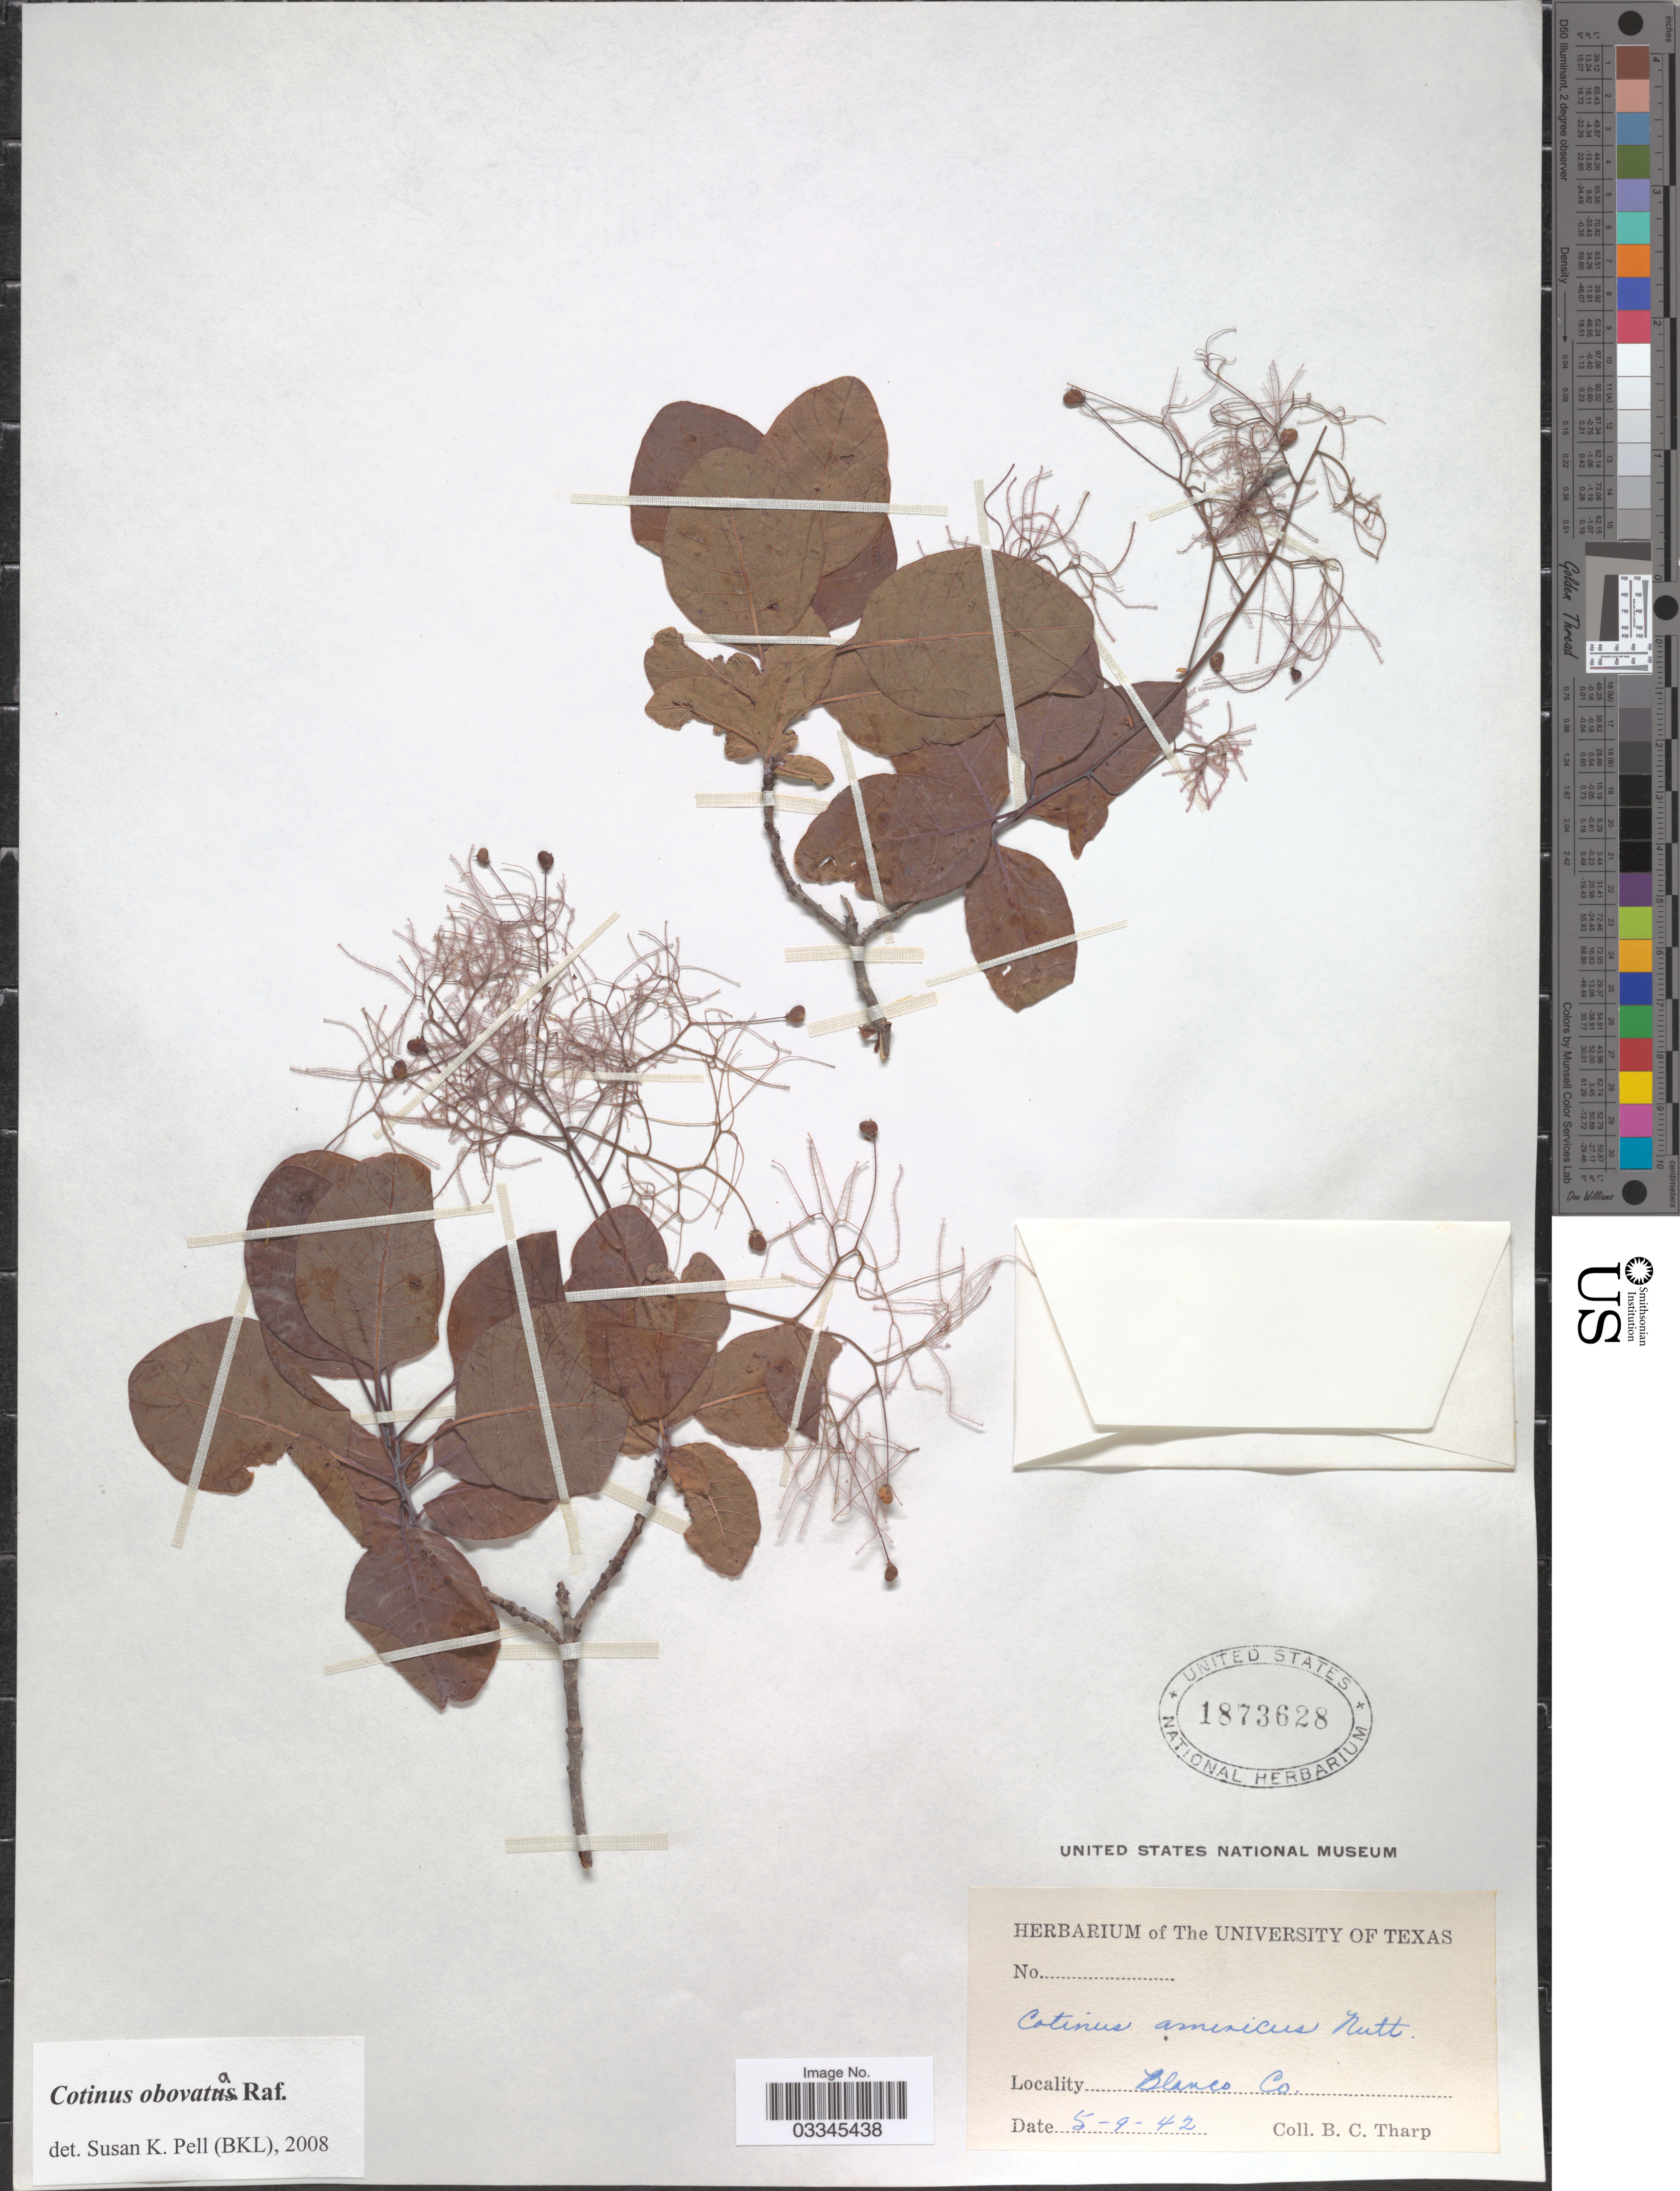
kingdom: Plantae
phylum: Tracheophyta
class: Magnoliopsida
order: Sapindales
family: Anacardiaceae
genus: Cotinus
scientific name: Cotinus obovatus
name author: Raf.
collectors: B. C. Tharp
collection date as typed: Transcribed d/m/y: 9/5/42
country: United States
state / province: Texas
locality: Blanco Co.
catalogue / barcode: US 1873628